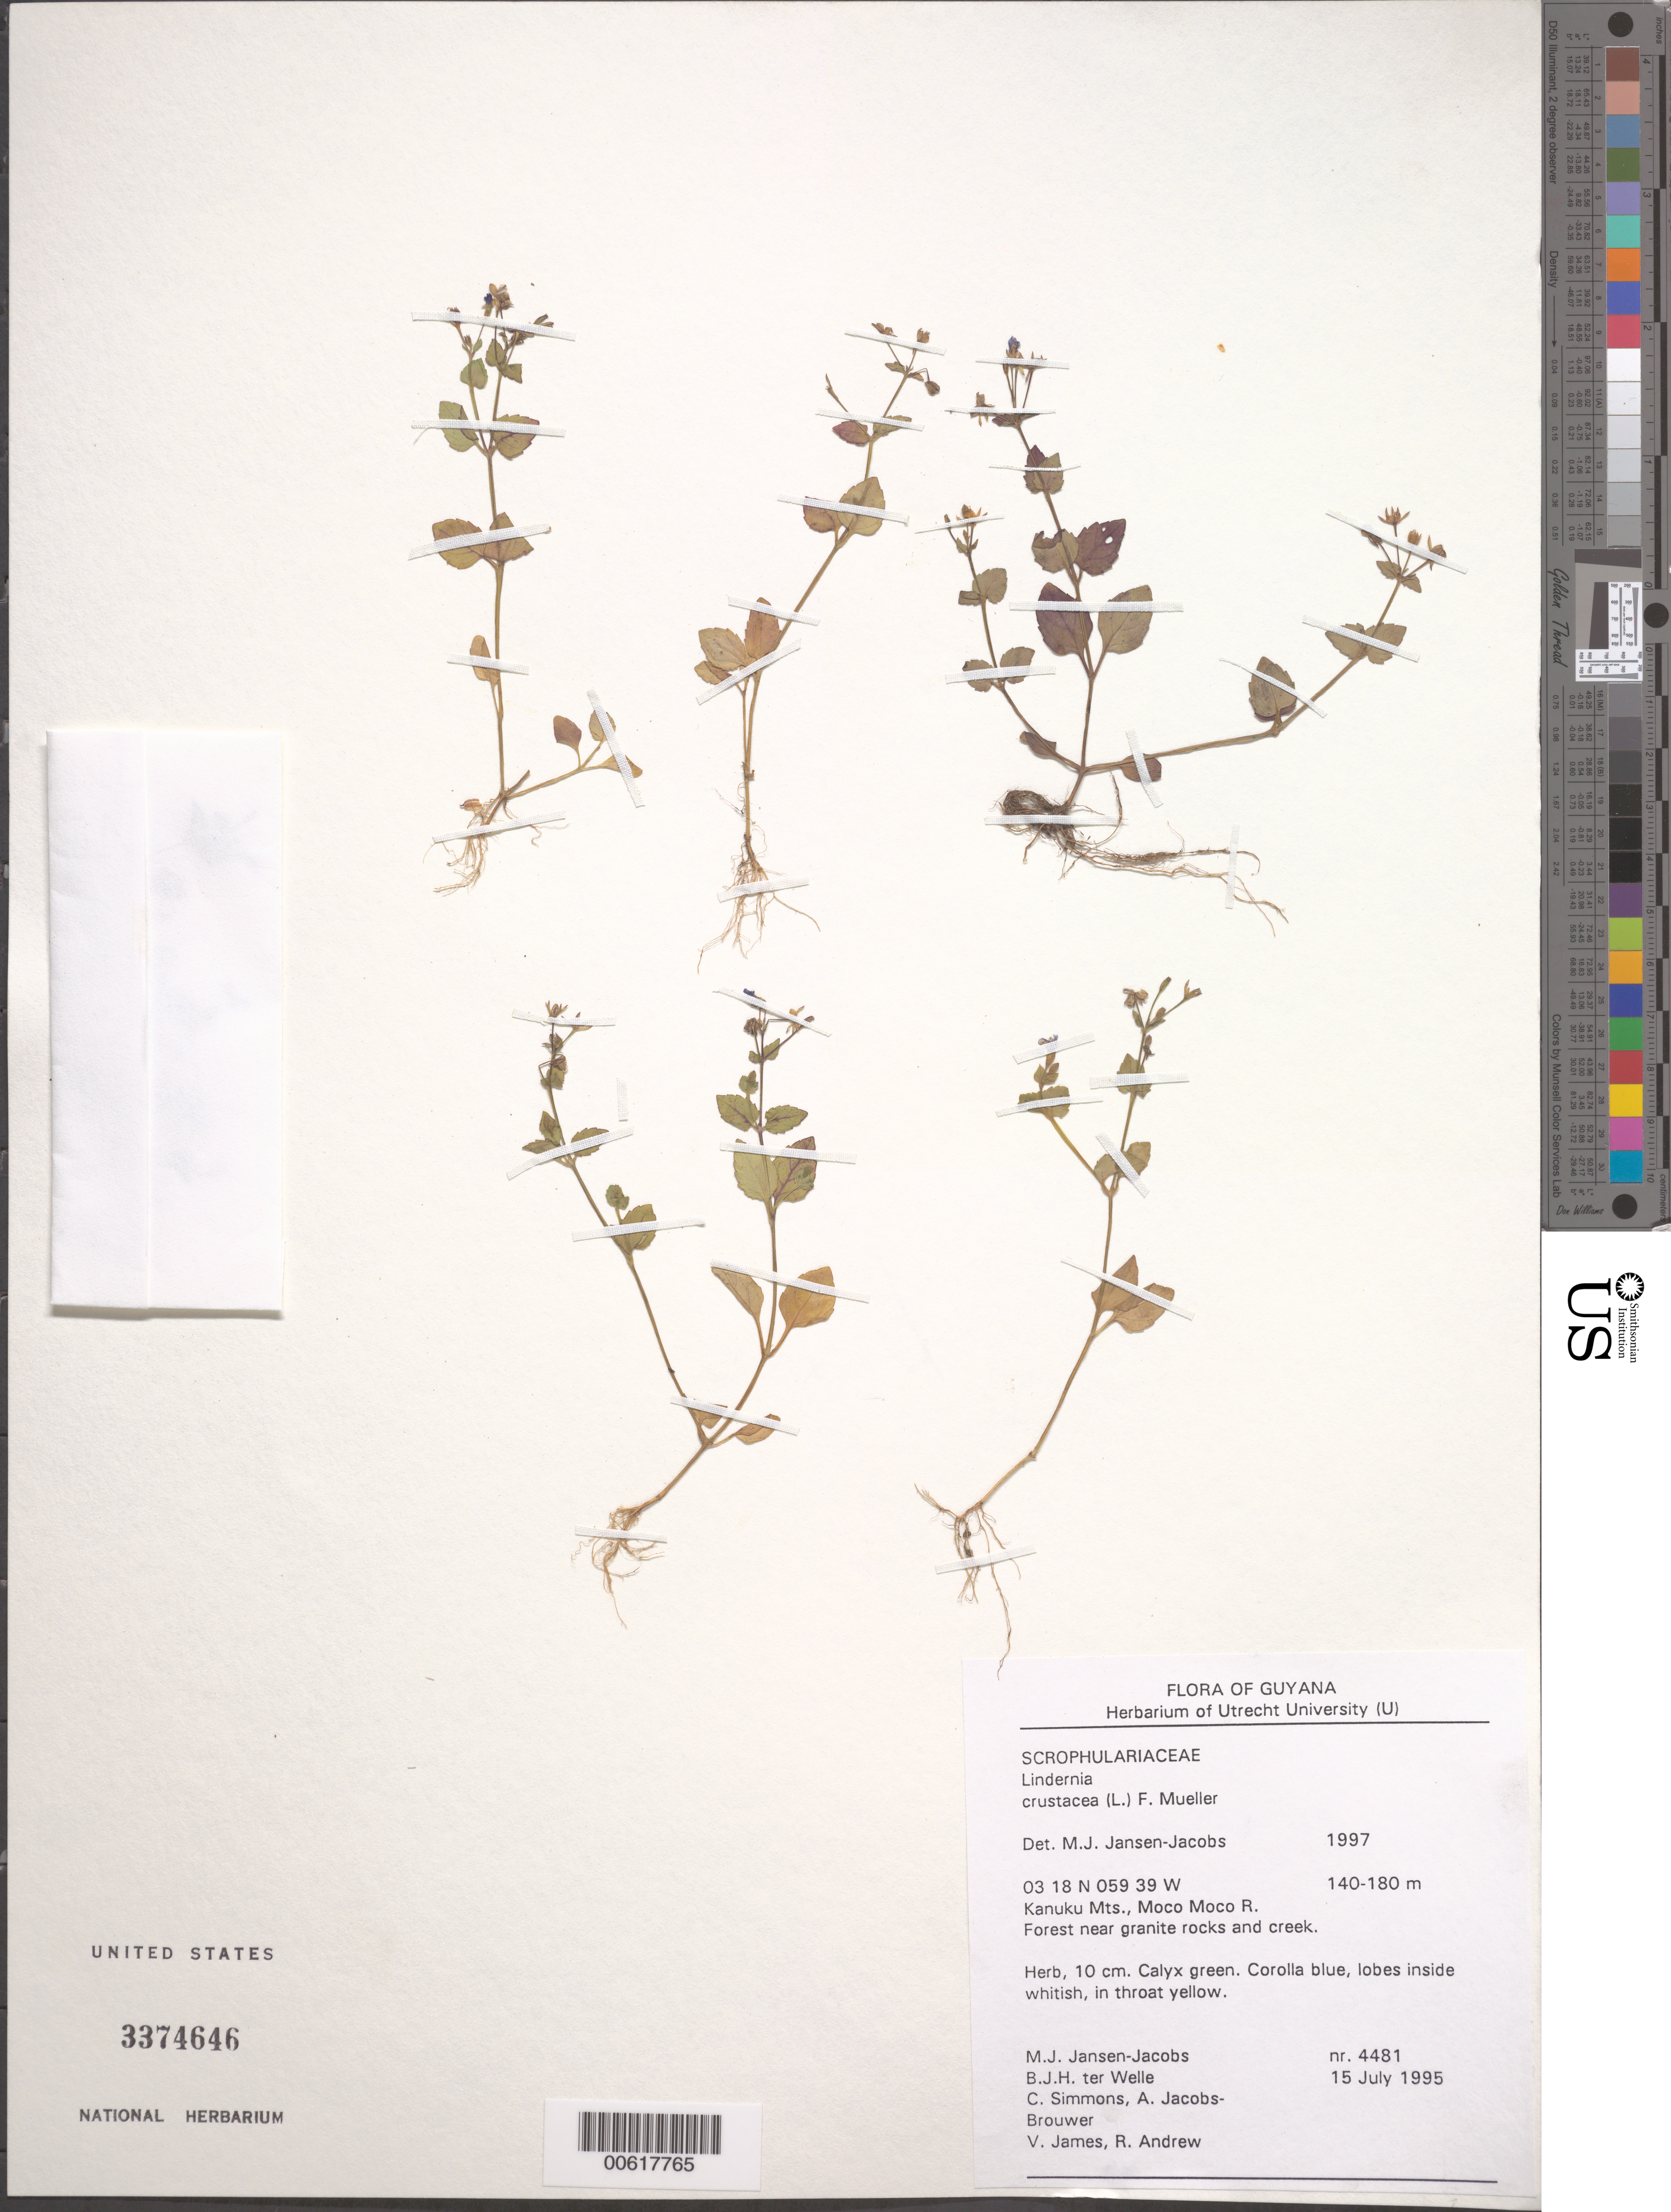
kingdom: Plantae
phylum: Tracheophyta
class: Magnoliopsida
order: Lamiales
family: Linderniaceae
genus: Lindernia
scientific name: Lindernia crustacea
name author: (L.) F. Muell.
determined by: Jansen-Jacobs, M. J., (U), Nationaal Herbarium Nederland, Utrecht University branch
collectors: M. J. Jansen-Jacobs, B. Welle, C. Simmons, A. Jacobs-Brouwer, V. James & R. Andrew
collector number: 4481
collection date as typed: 15-Jul-95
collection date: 1995-07-15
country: Guyana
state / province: U. Takutu-U. Essequibo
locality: Moco Moco River, Kanuku Mts.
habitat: Forest near granite rocks and creek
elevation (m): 140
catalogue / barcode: US 3374646